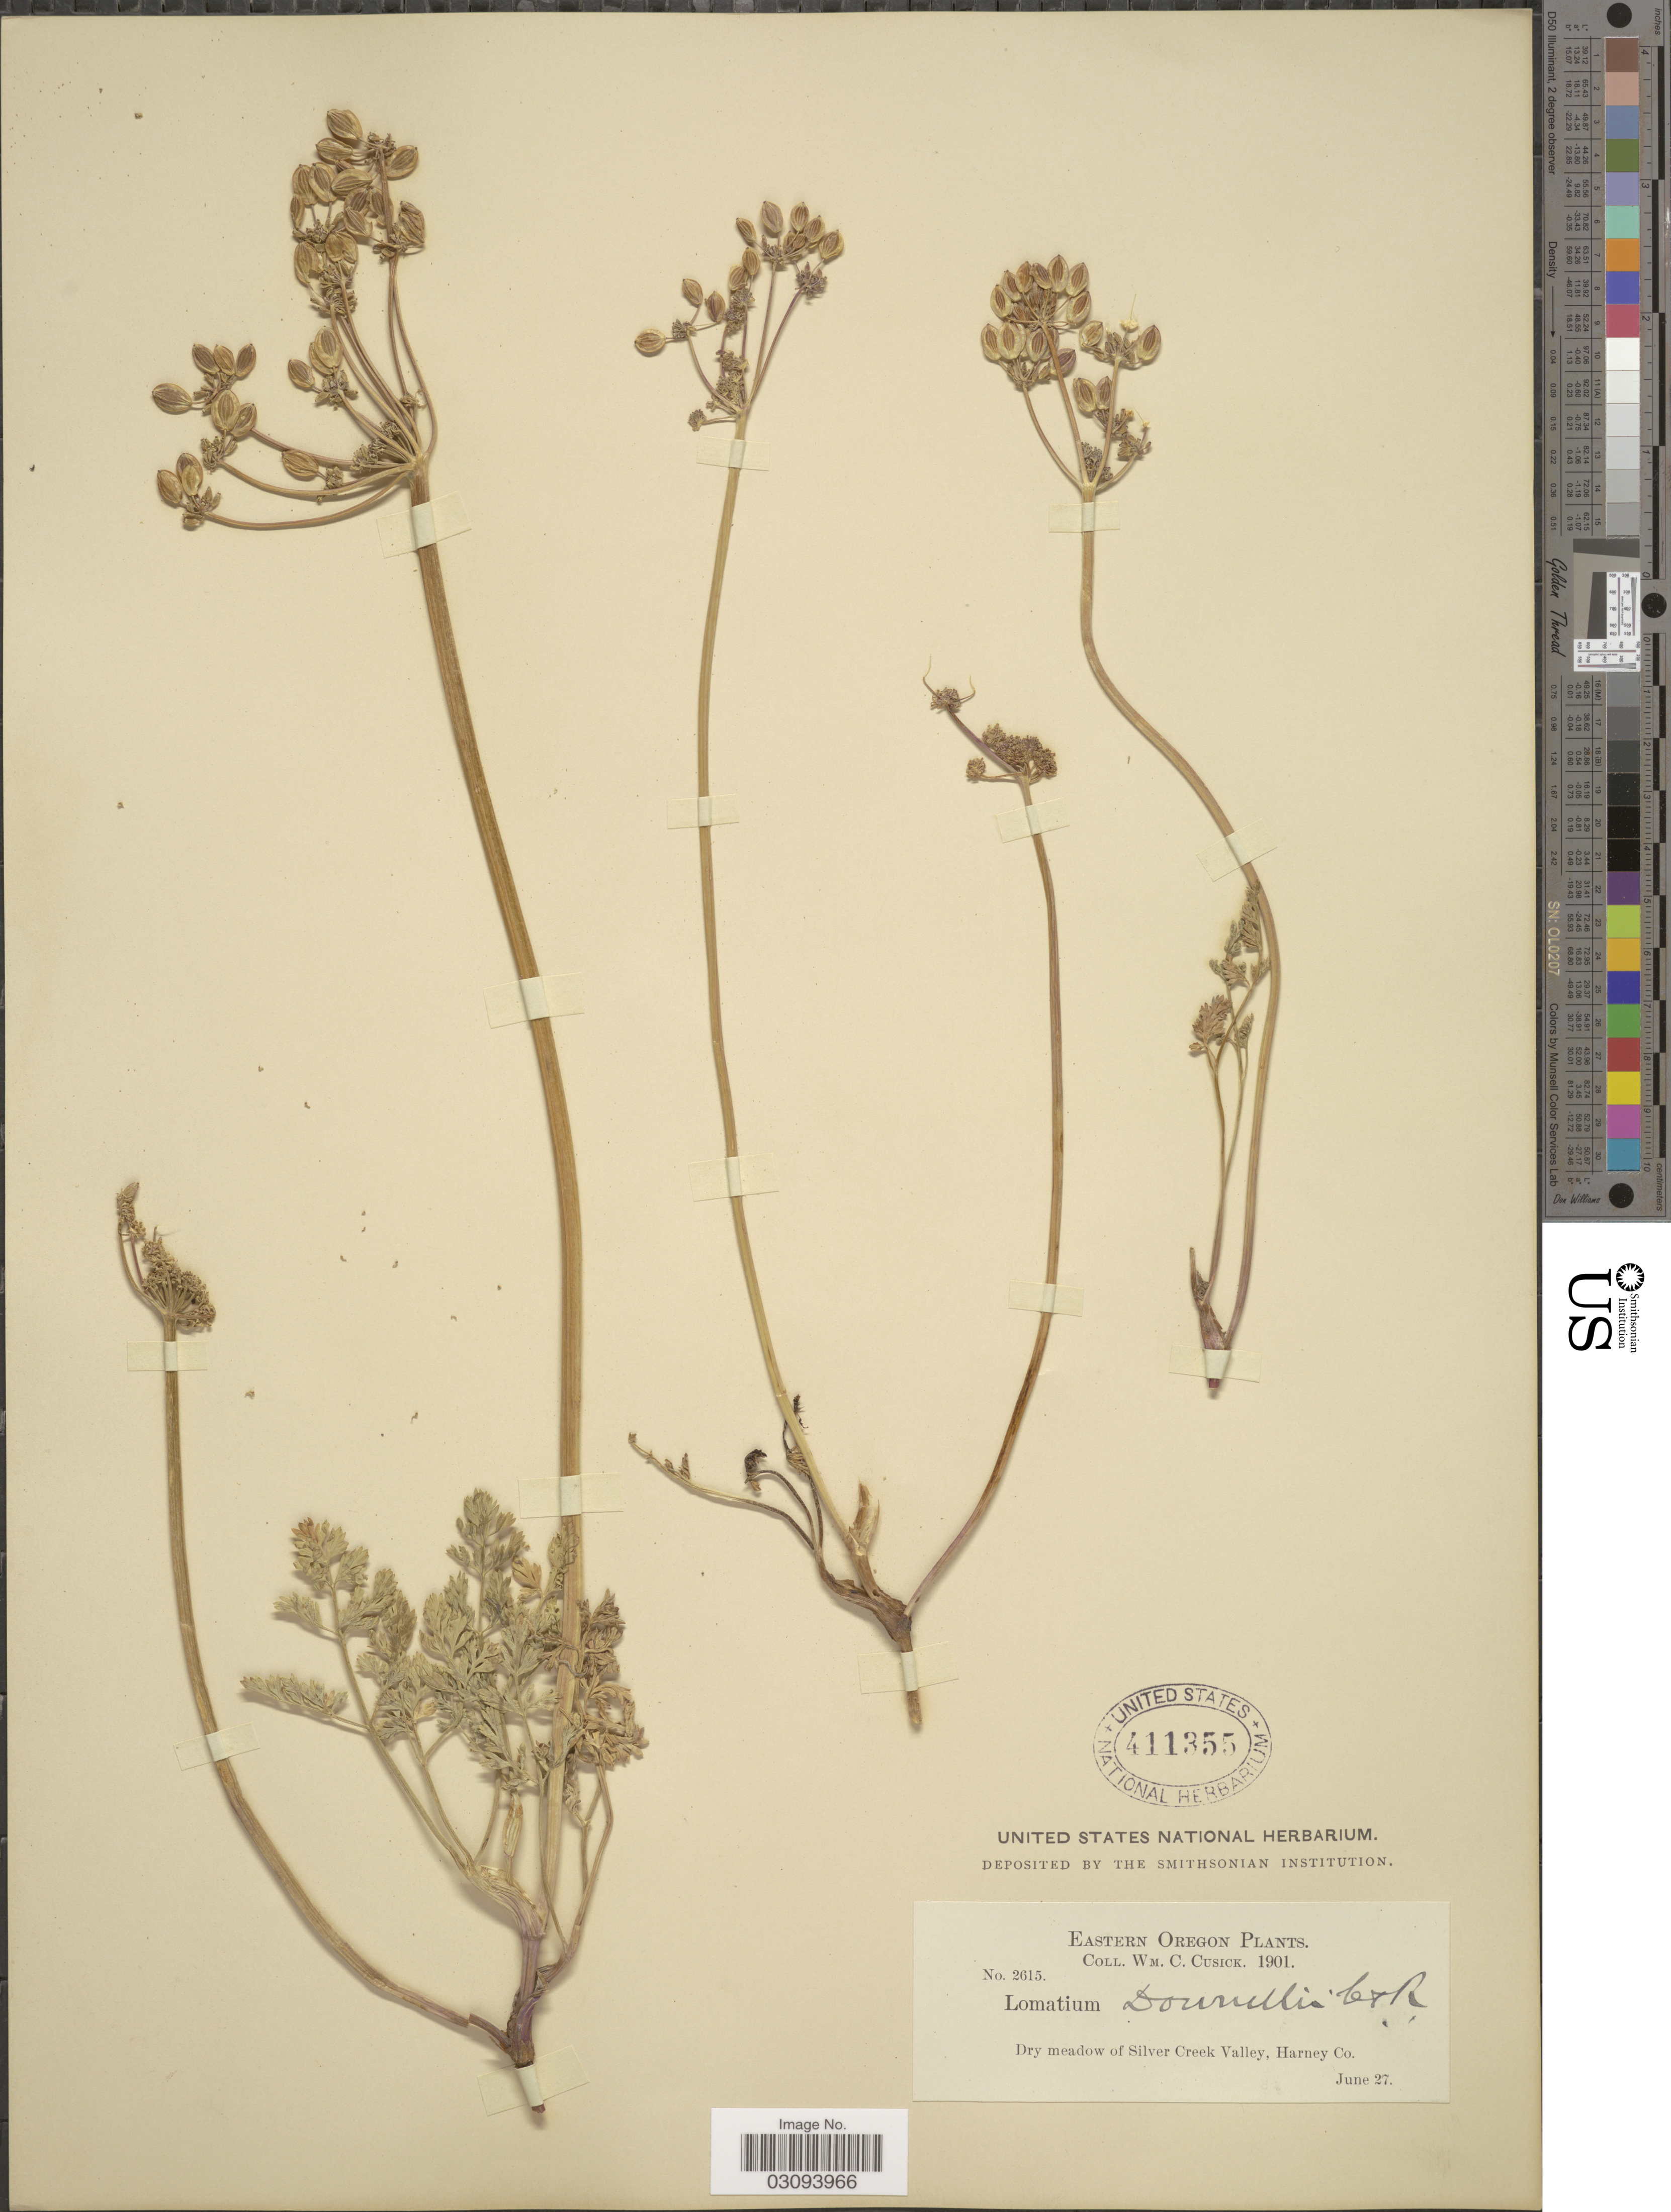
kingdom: Plantae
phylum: Tracheophyta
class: Magnoliopsida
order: Apiales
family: Apiaceae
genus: Lomatium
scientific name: Lomatium donnellii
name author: (J.M. Coult. & Rose) J.M. Coult. & Rose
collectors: W. C. Cusick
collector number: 2615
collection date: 1901-06-27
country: United States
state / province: Oregon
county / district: Harney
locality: Eastern Oregon. Dry meadow of Silver Creek Valley, Harney Co.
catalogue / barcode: US 411355